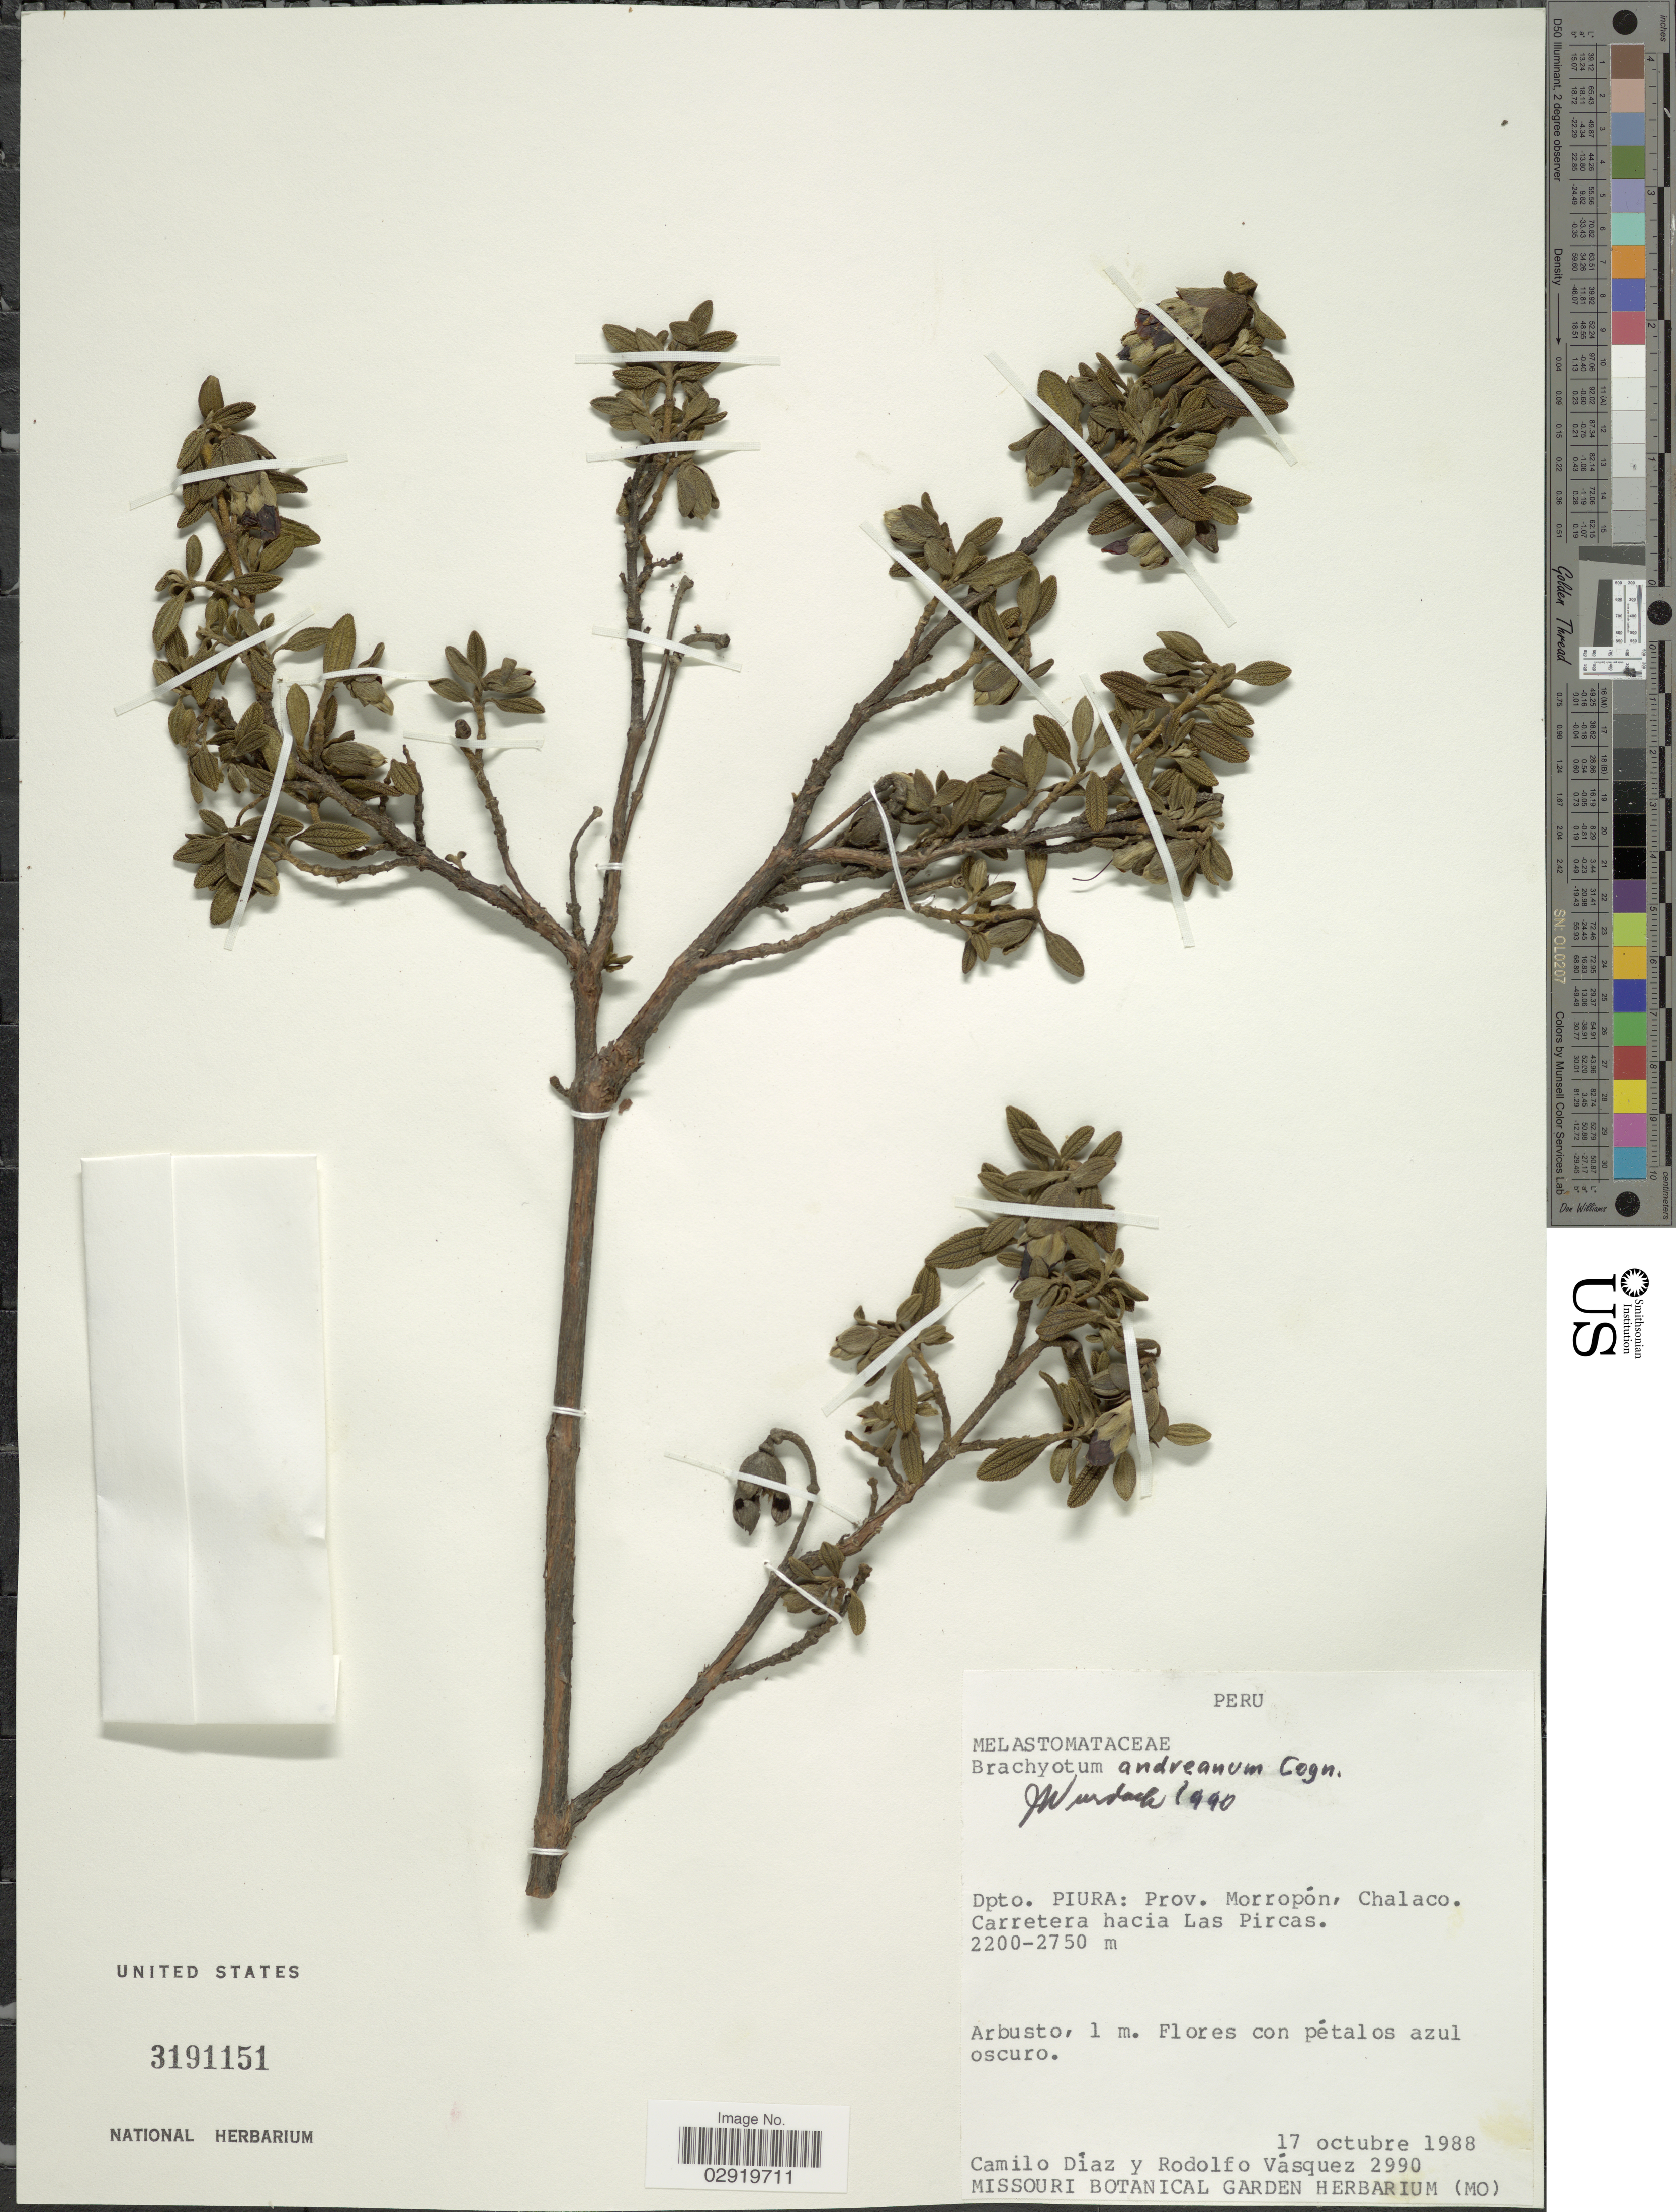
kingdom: Plantae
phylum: Tracheophyta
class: Magnoliopsida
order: Myrtales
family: Melastomataceae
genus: Brachyotum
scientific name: Brachyotum andreanum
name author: Cogn.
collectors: C. Díaz & R. Vásquez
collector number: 2990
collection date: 1988-10-17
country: Peru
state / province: Piura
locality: Dpto. Piura: Prov. Morropón, Chalaco. Carretera hacia Las Pircas.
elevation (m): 2200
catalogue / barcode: US 3191151